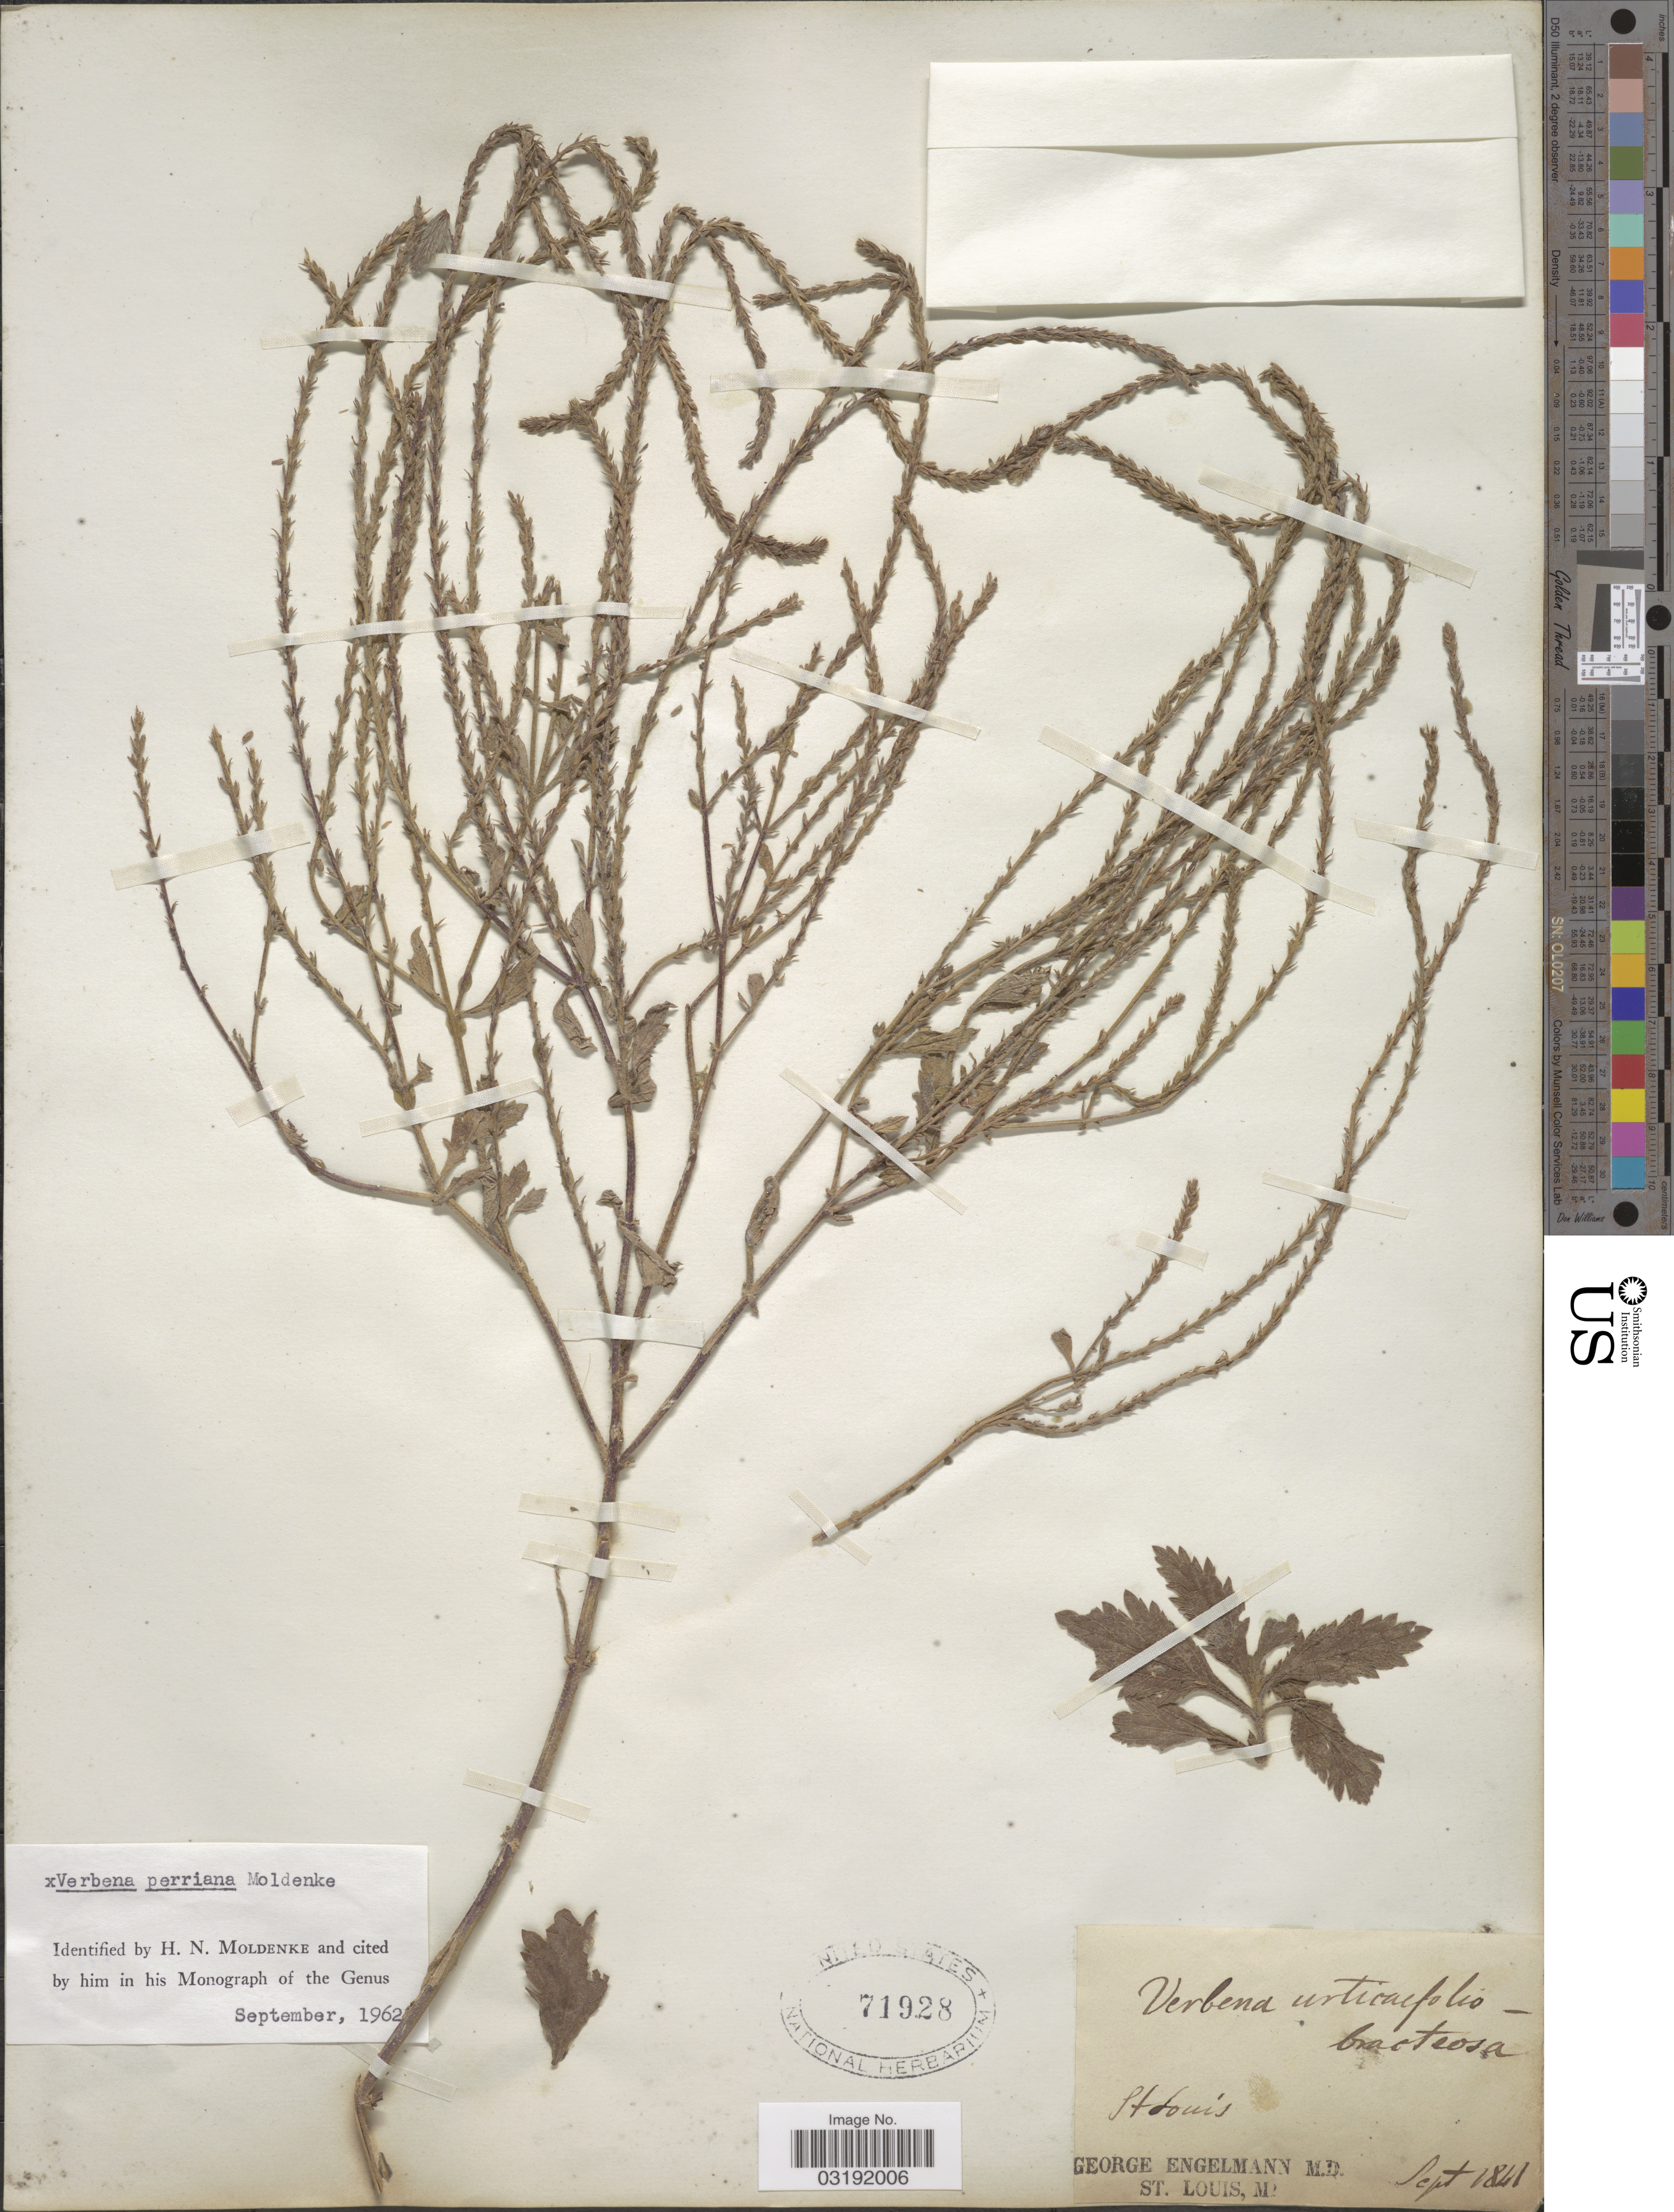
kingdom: Plantae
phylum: Tracheophyta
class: Magnoliopsida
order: Lamiales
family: Verbenaceae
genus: Verbena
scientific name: Verbena perriana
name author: Moldenke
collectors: G. Engelmann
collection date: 1841-09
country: United States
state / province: Missouri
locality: St Louis.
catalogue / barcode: US 71928